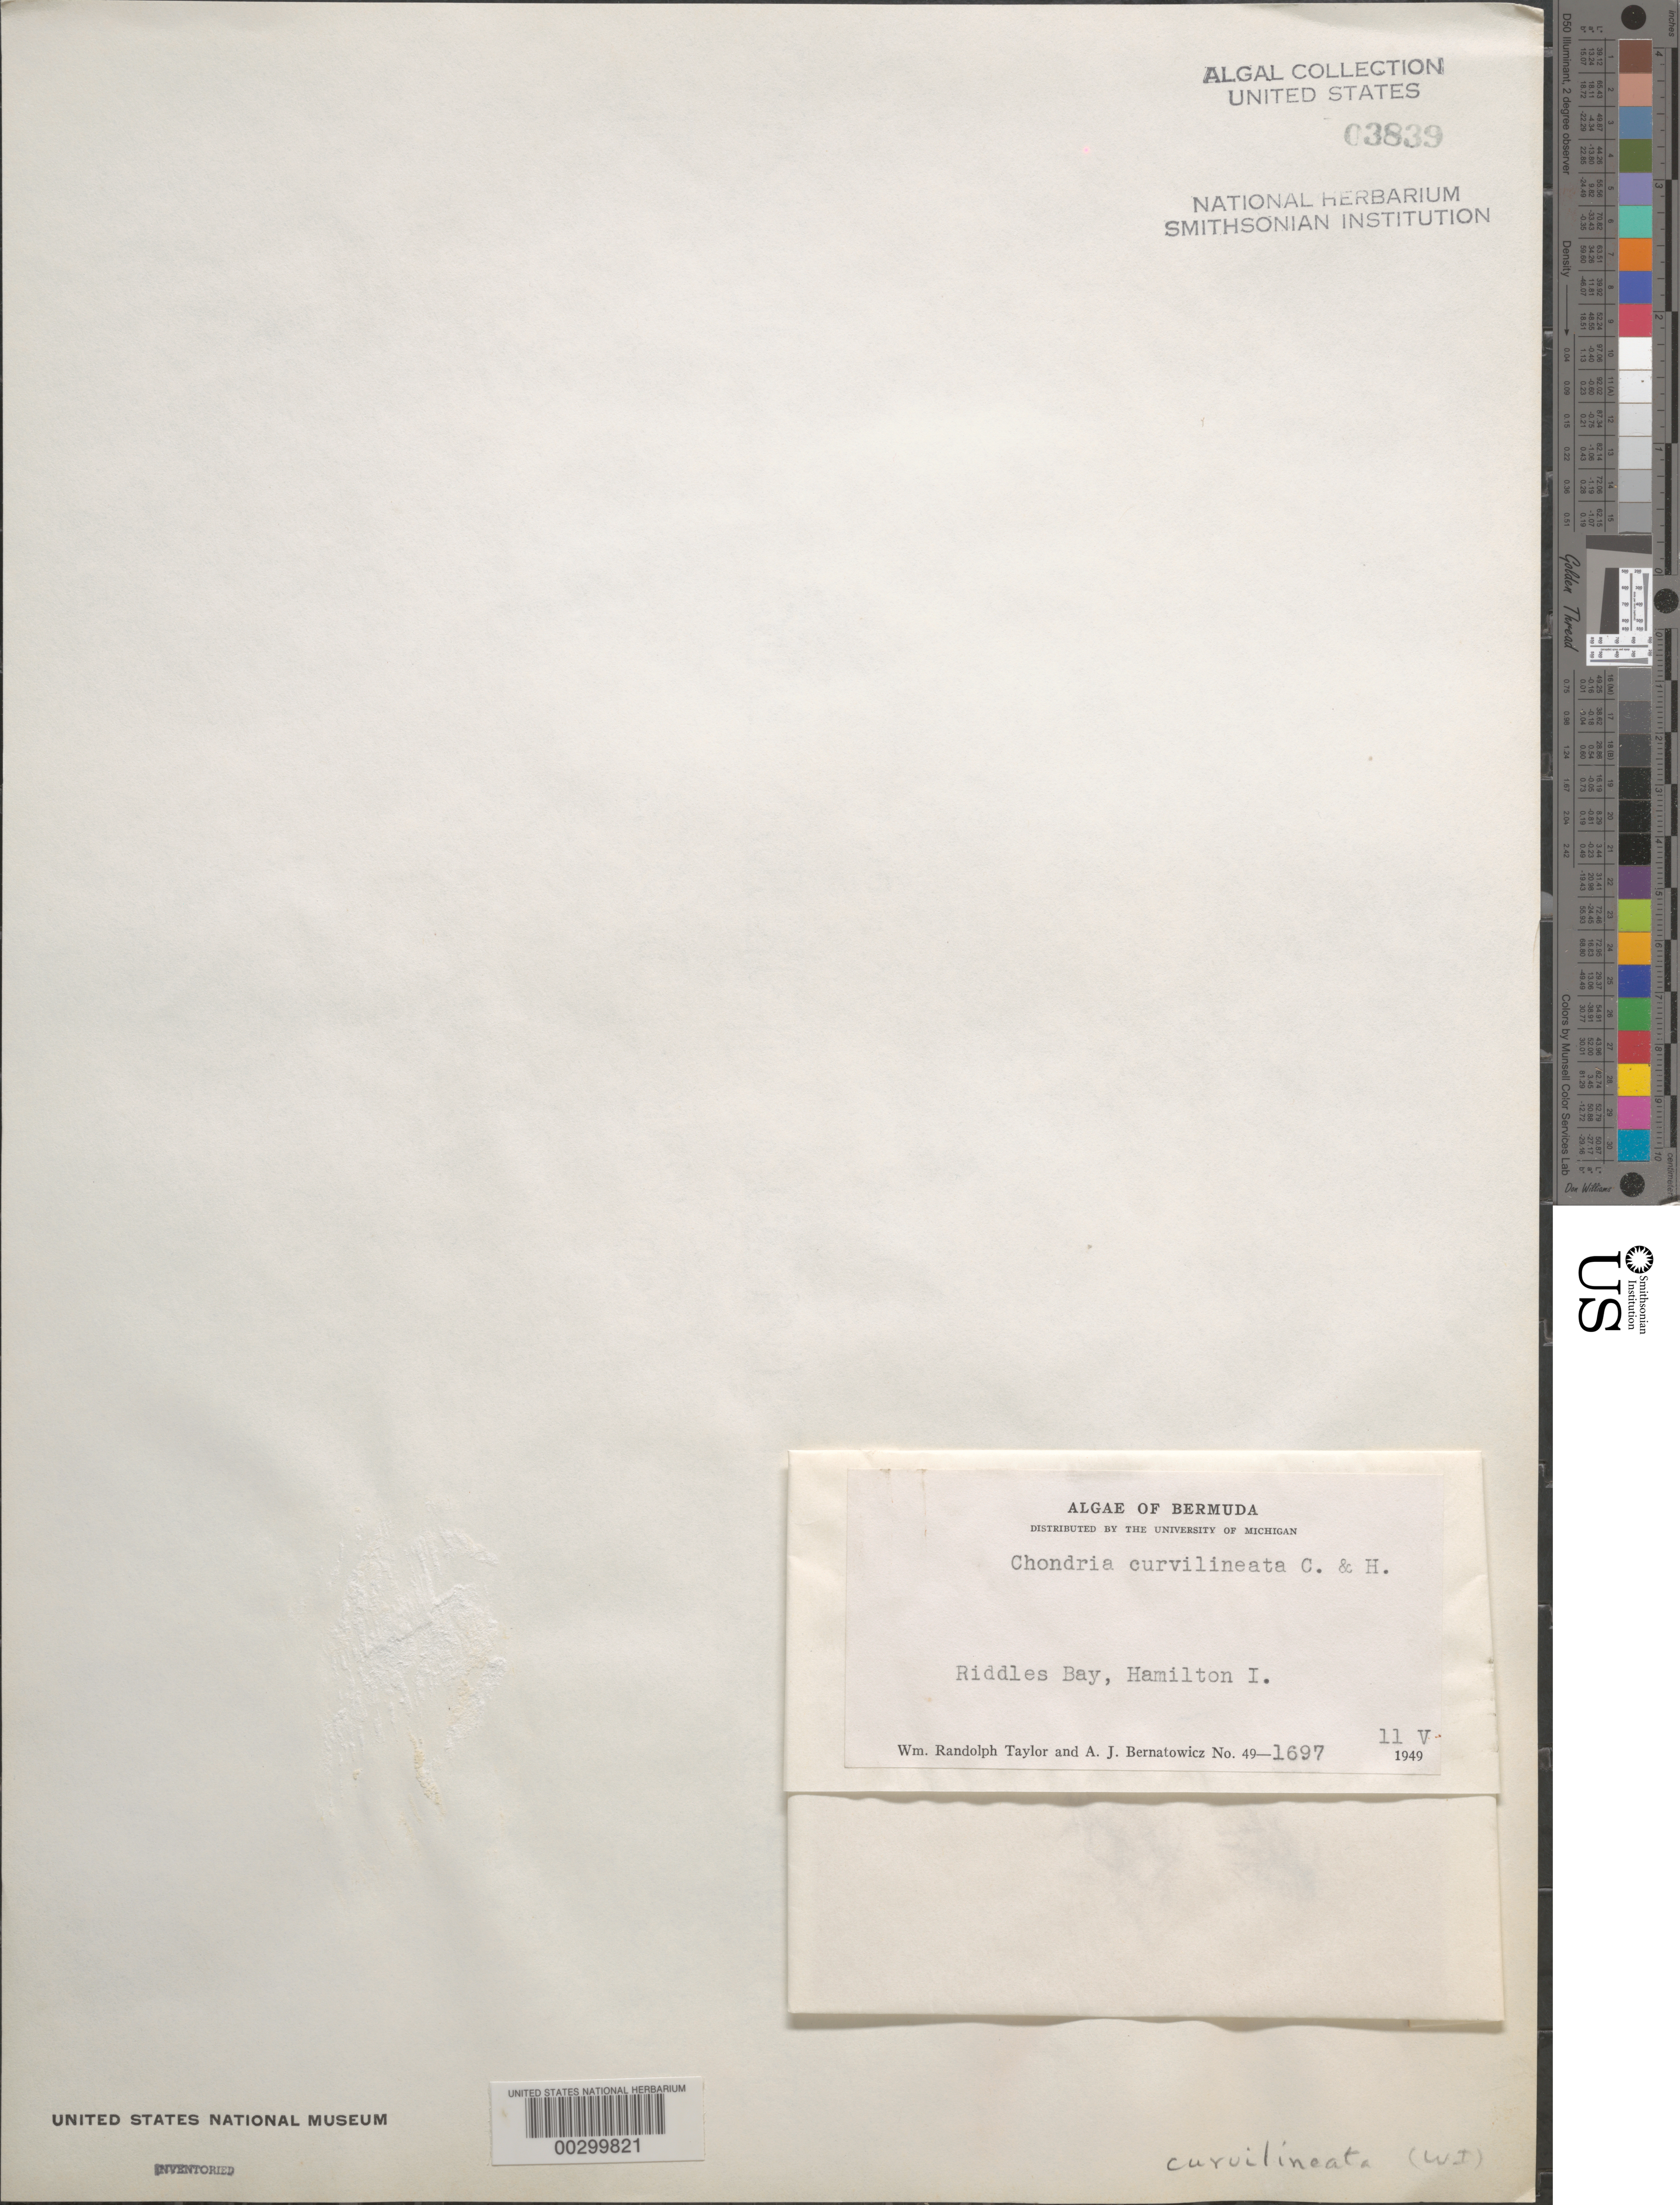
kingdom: Plantae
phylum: Rhodophyta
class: Florideophyceae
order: Ceramiales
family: Rhodomelaceae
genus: Chondria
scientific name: Chondria curvilineata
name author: Collins & Herv.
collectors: W. R. Taylor & A. Bernatowicz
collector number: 49-1697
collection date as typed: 11 May 1949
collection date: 1949-05-11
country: Bermuda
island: Bermuda Island (Hamilton Island)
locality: Riddles Bay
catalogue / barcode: US 3839